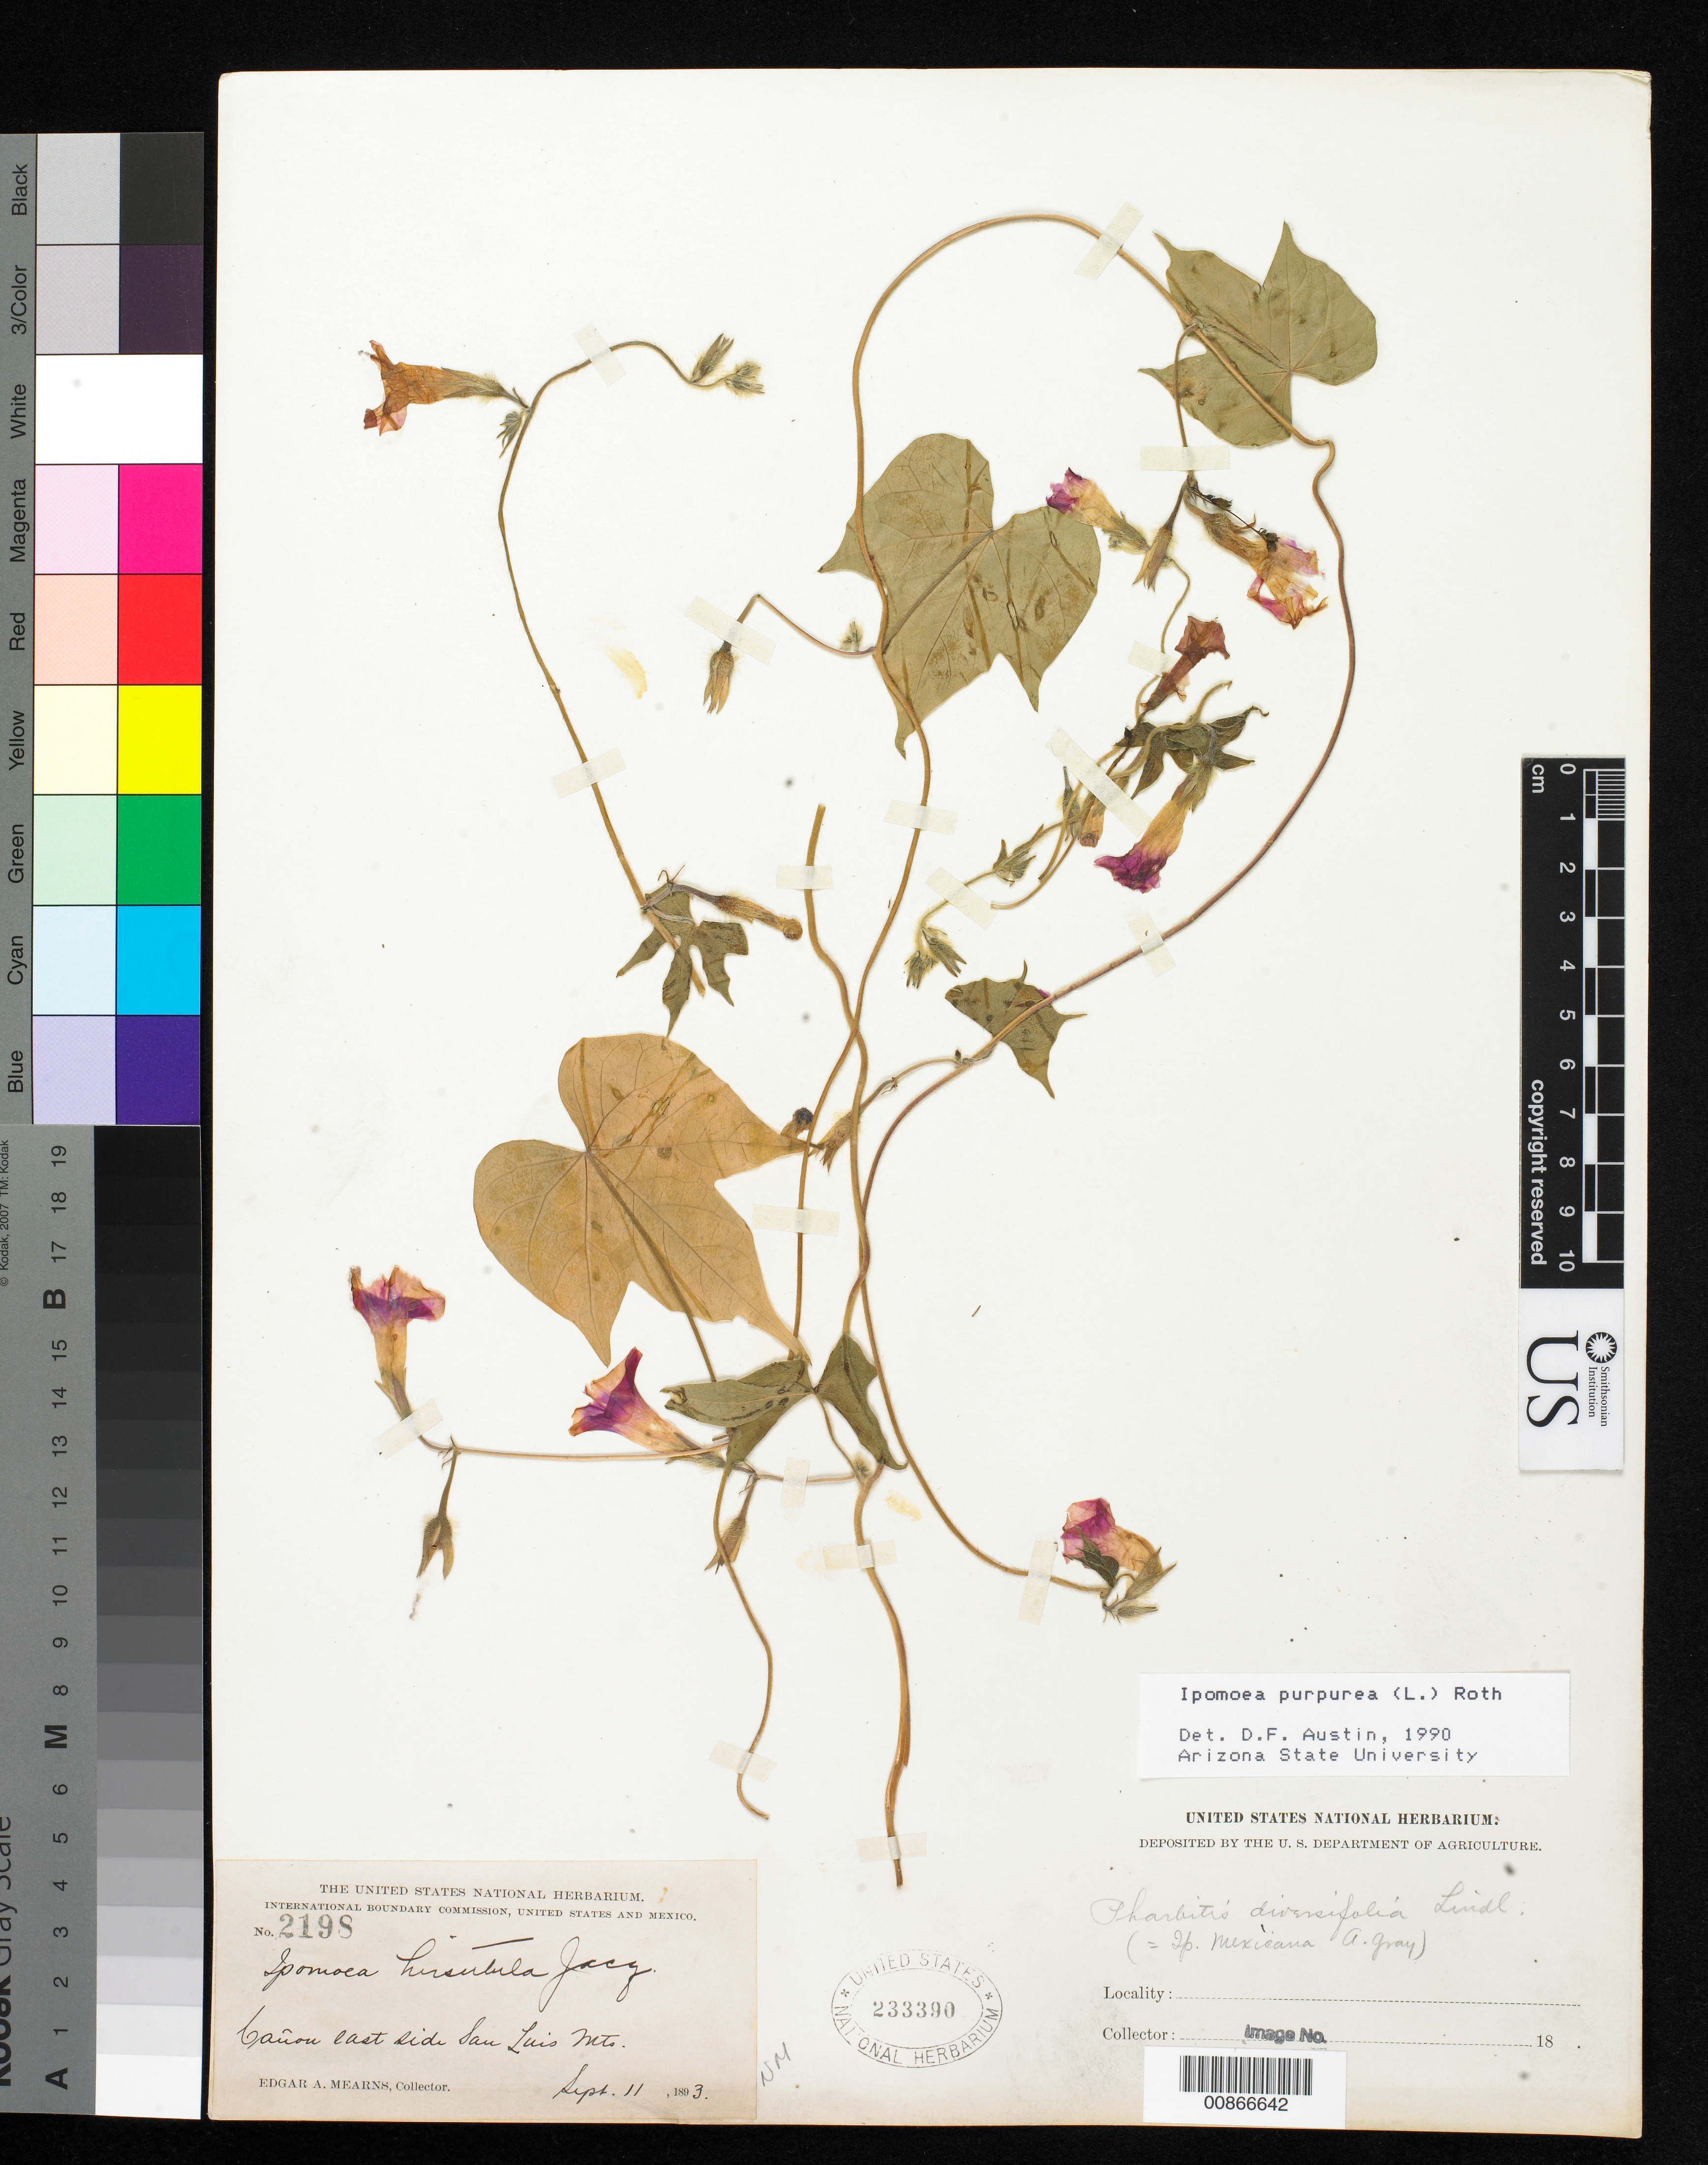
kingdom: Plantae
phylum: Tracheophyta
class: Magnoliopsida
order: Solanales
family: Convolvulaceae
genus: Ipomoea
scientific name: Ipomoea purpurea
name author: (L.) Roth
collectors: E. A. Mearns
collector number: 2198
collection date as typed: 11 Sep 1893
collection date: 1893-09-11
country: United States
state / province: New Mexico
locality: Cañon east side San Luis Mts.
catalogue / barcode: US 233390